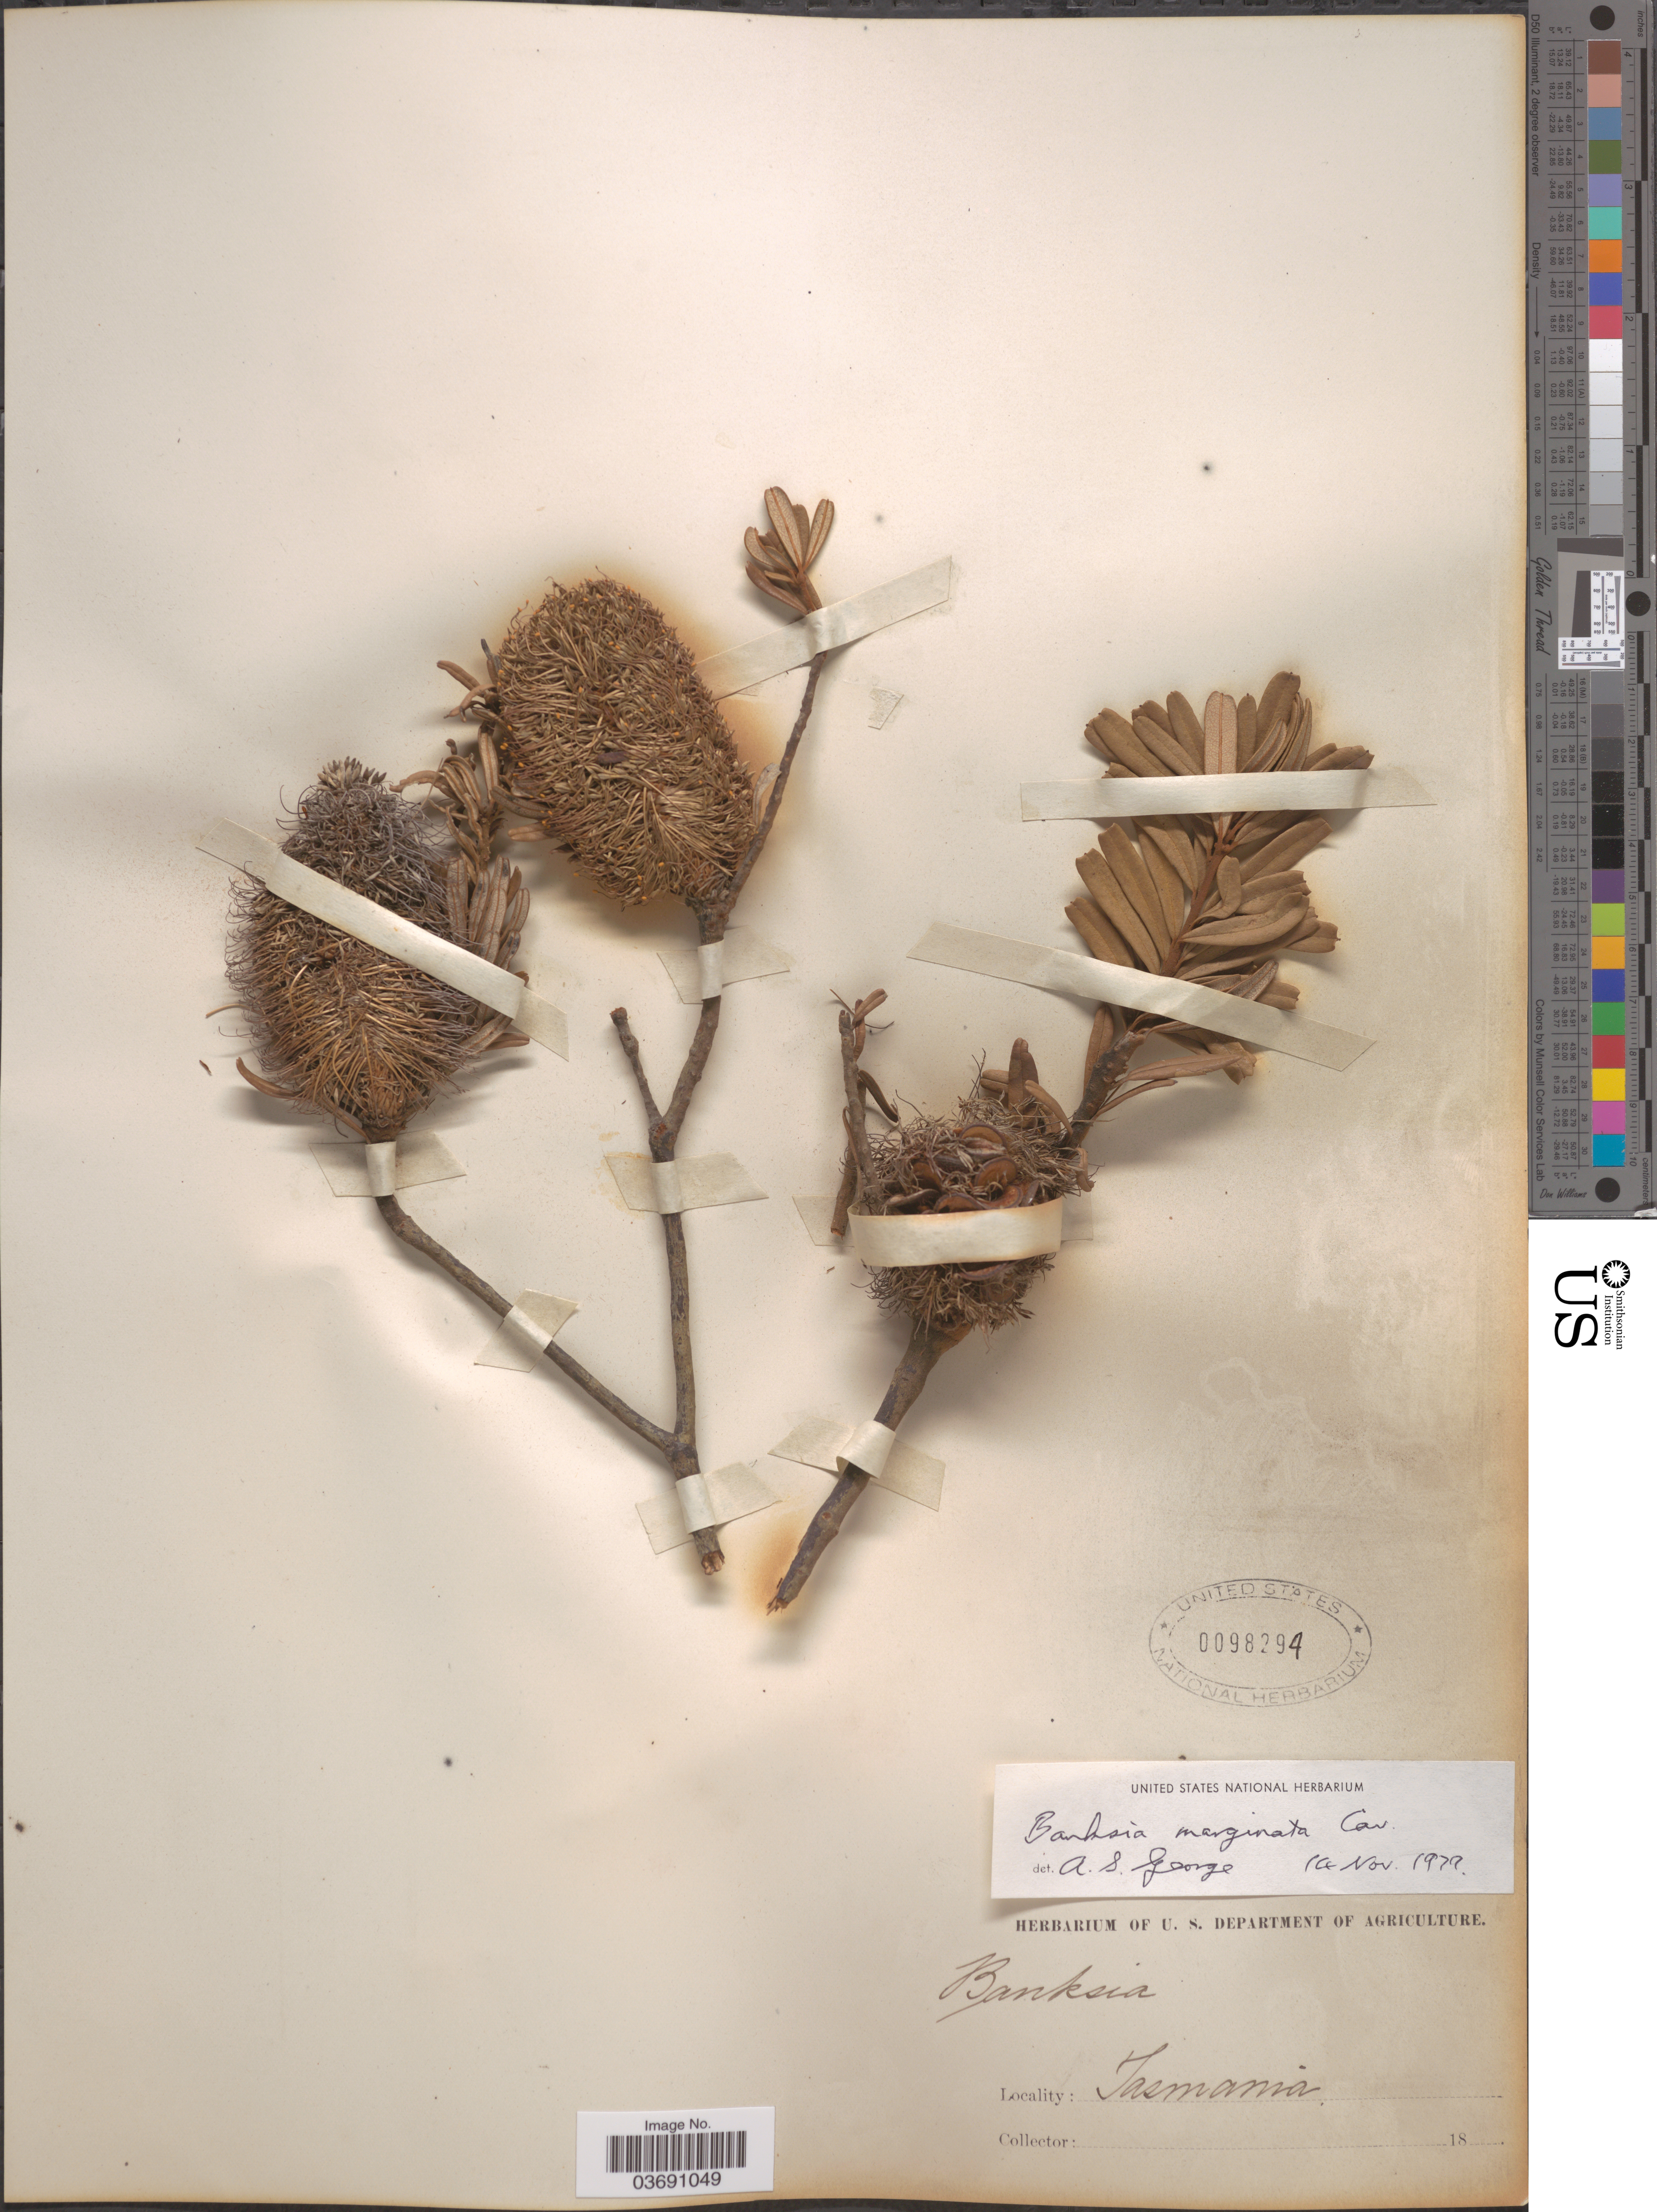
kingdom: Plantae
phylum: Tracheophyta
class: Magnoliopsida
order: Proteales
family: Proteaceae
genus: Banksia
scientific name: Banksia marginata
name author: Cav.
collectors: ex herb. U. S. Department of Agriculture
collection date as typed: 18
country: Australia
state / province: Tasmania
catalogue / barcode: US 98294